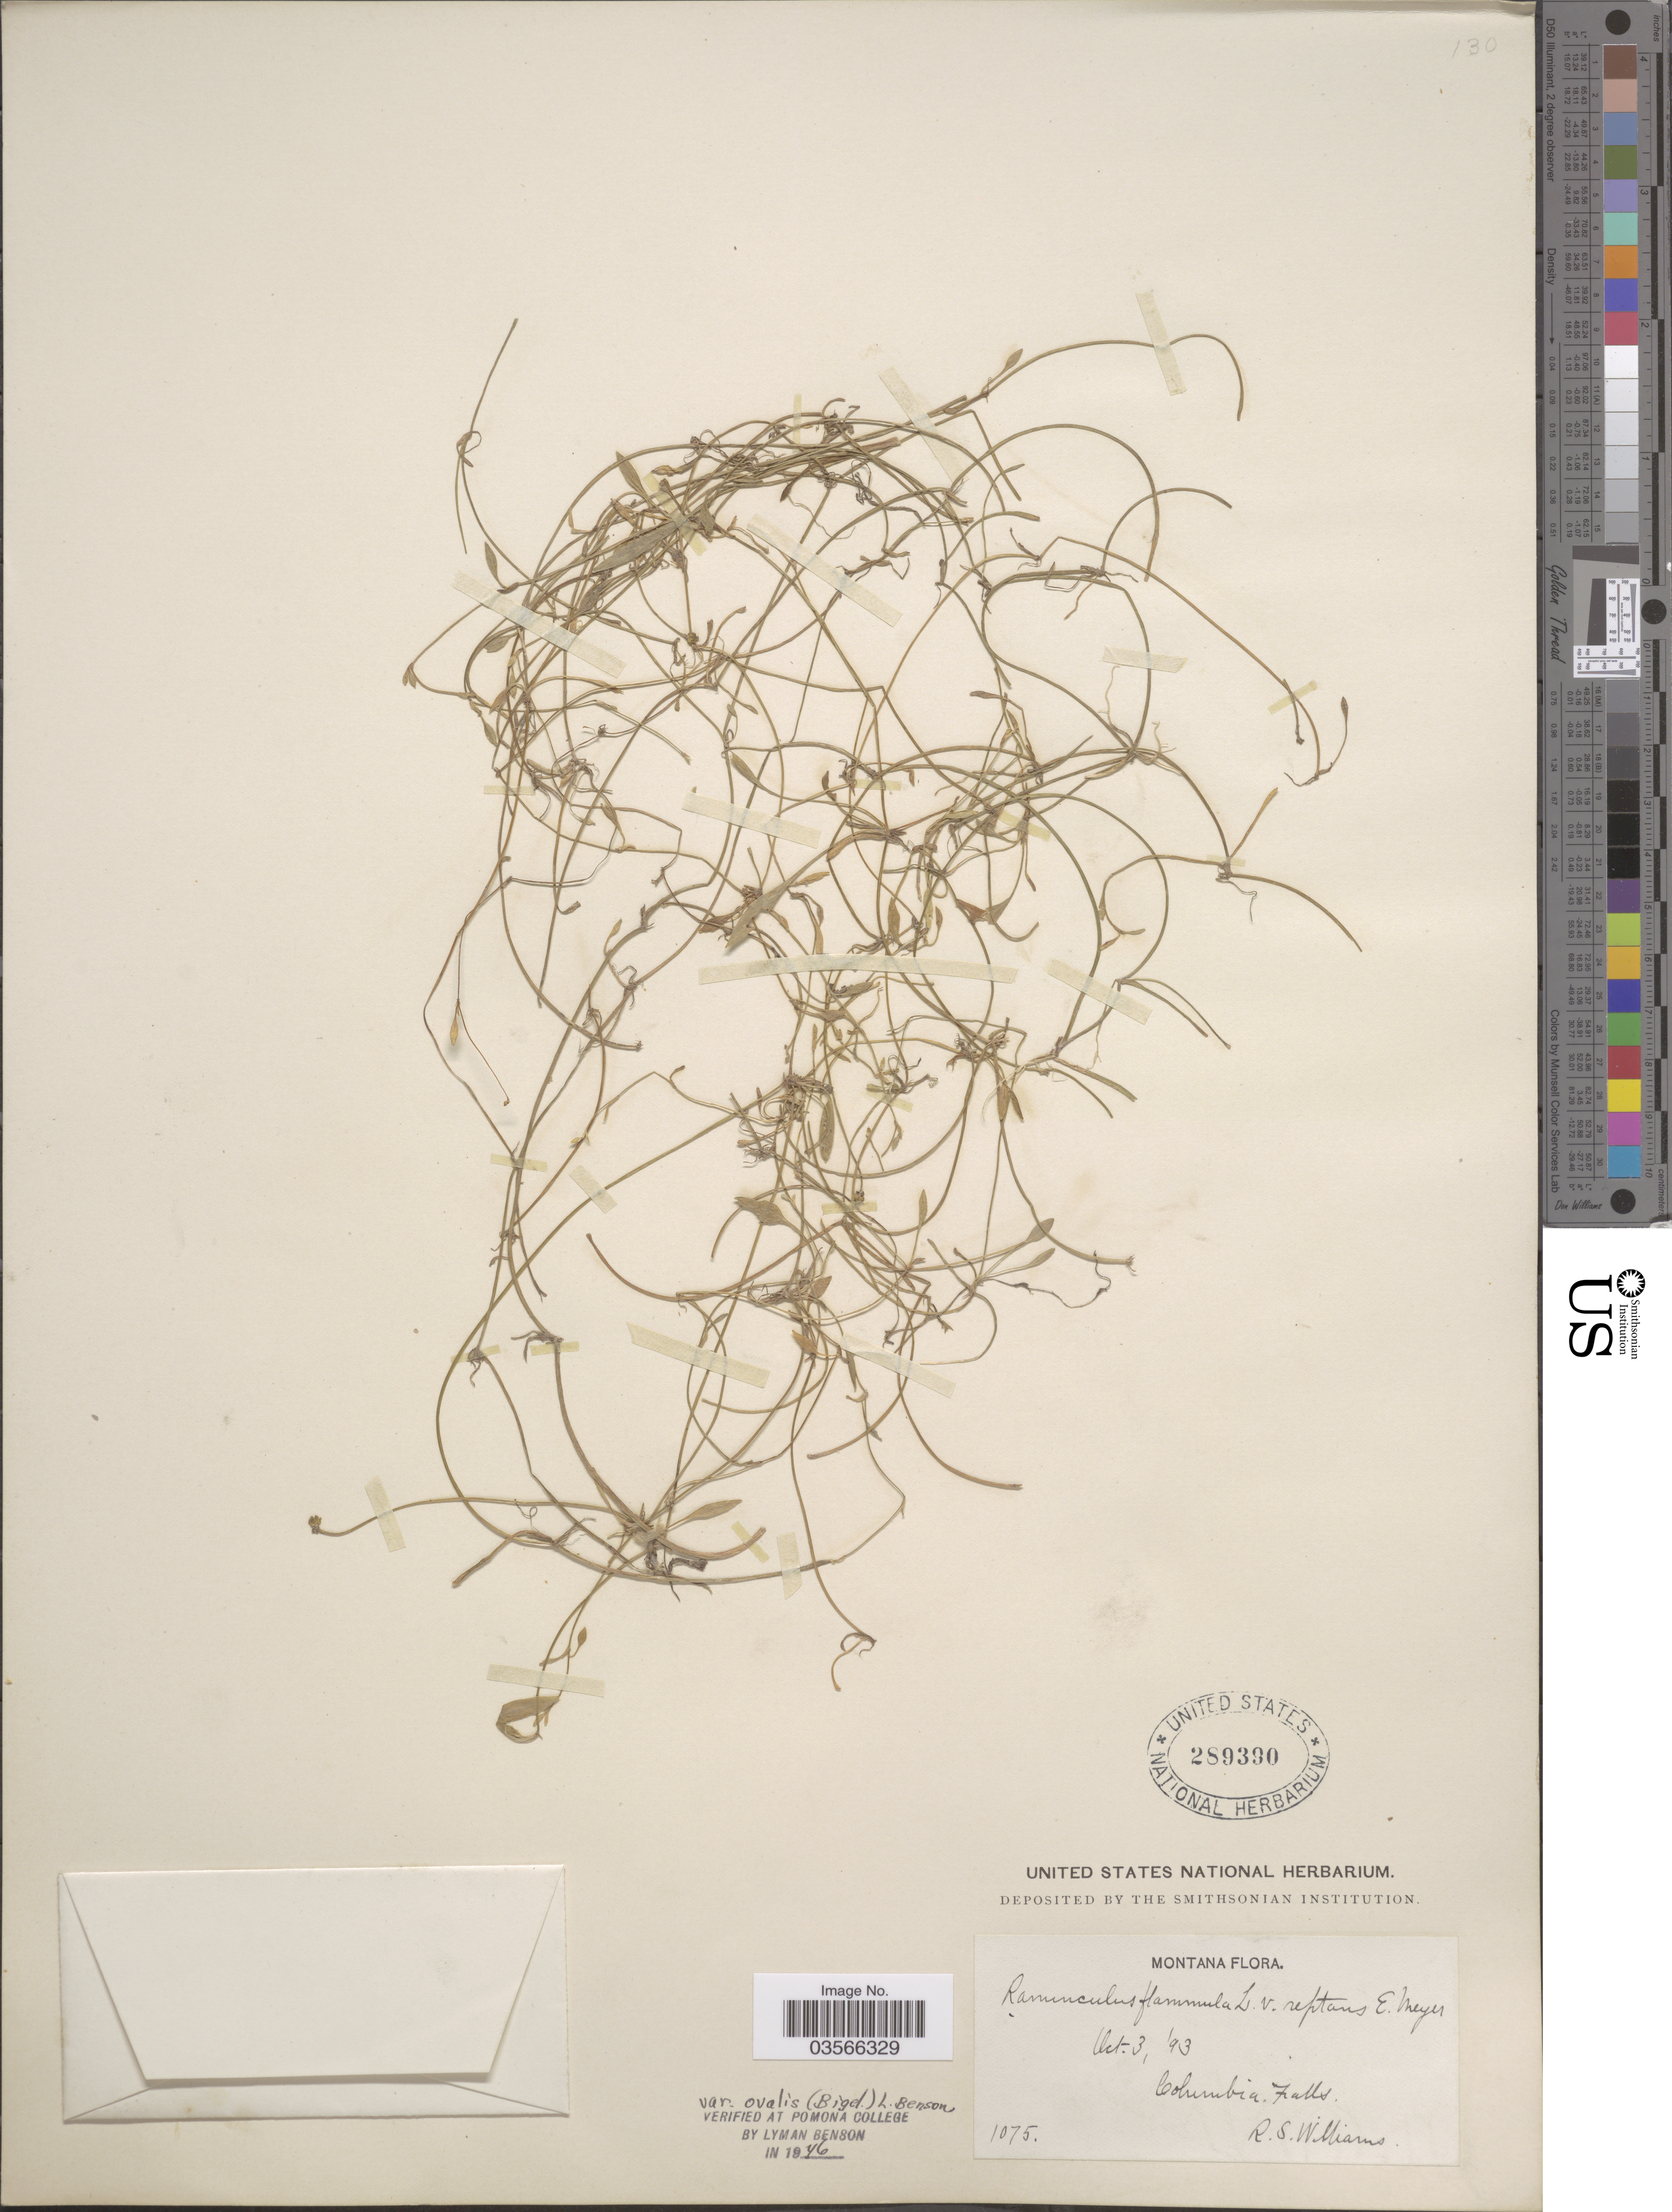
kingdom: Plantae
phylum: Tracheophyta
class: Magnoliopsida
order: Ranunculales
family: Ranunculaceae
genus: Ranunculus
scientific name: Ranunculus flammula var. ovalis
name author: (J.M. Bigelow) L.D. Benson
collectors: R. S. Williams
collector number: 1075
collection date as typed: Transcribed d/m/y: 3/10/93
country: United States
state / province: Montana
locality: Columbia Falls.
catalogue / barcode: US 289390